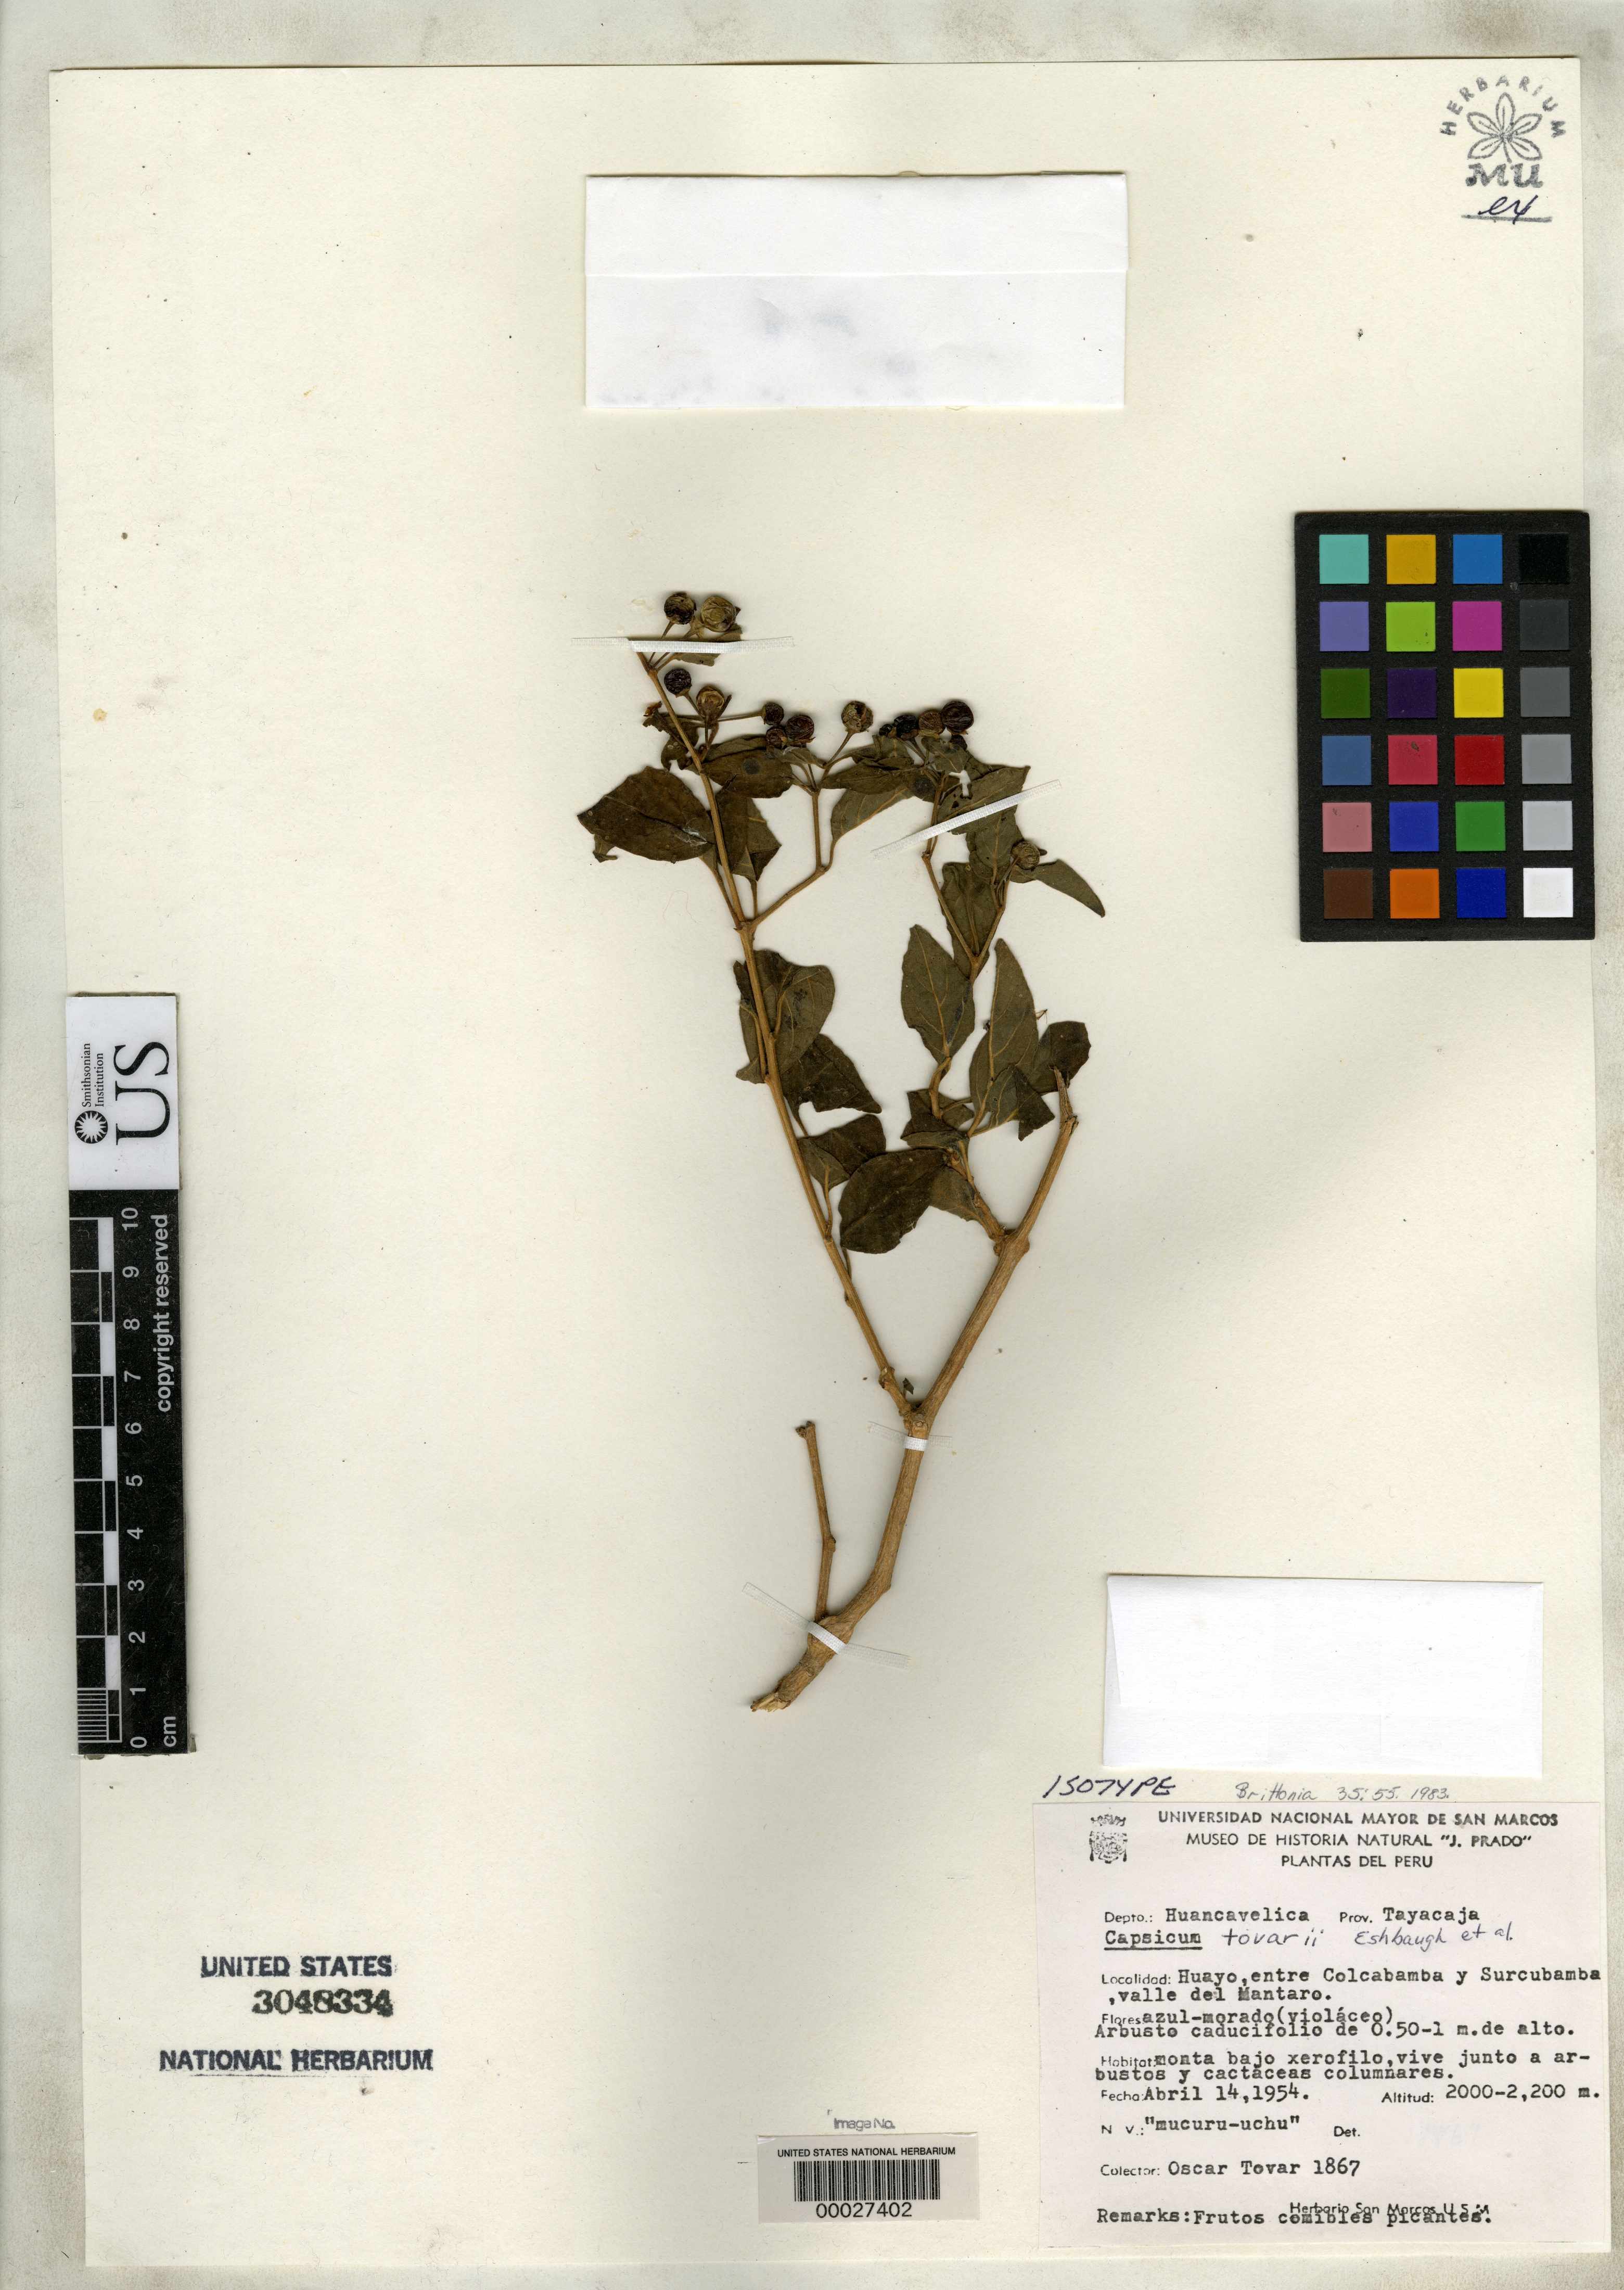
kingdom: Plantae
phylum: Tracheophyta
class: Magnoliopsida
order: Solanales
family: Solanaceae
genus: Capsicum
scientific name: Capsicum tovarii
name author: Eshbaugh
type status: Isotype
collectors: Ó. Tovar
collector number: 1867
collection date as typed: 14 Apr 1954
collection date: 1954-04-14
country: Peru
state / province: Huancavelica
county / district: Tayacaja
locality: Huayo, entre Colcabamba y Surcubamba, valle del Montaro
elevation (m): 2000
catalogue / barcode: US 3048334